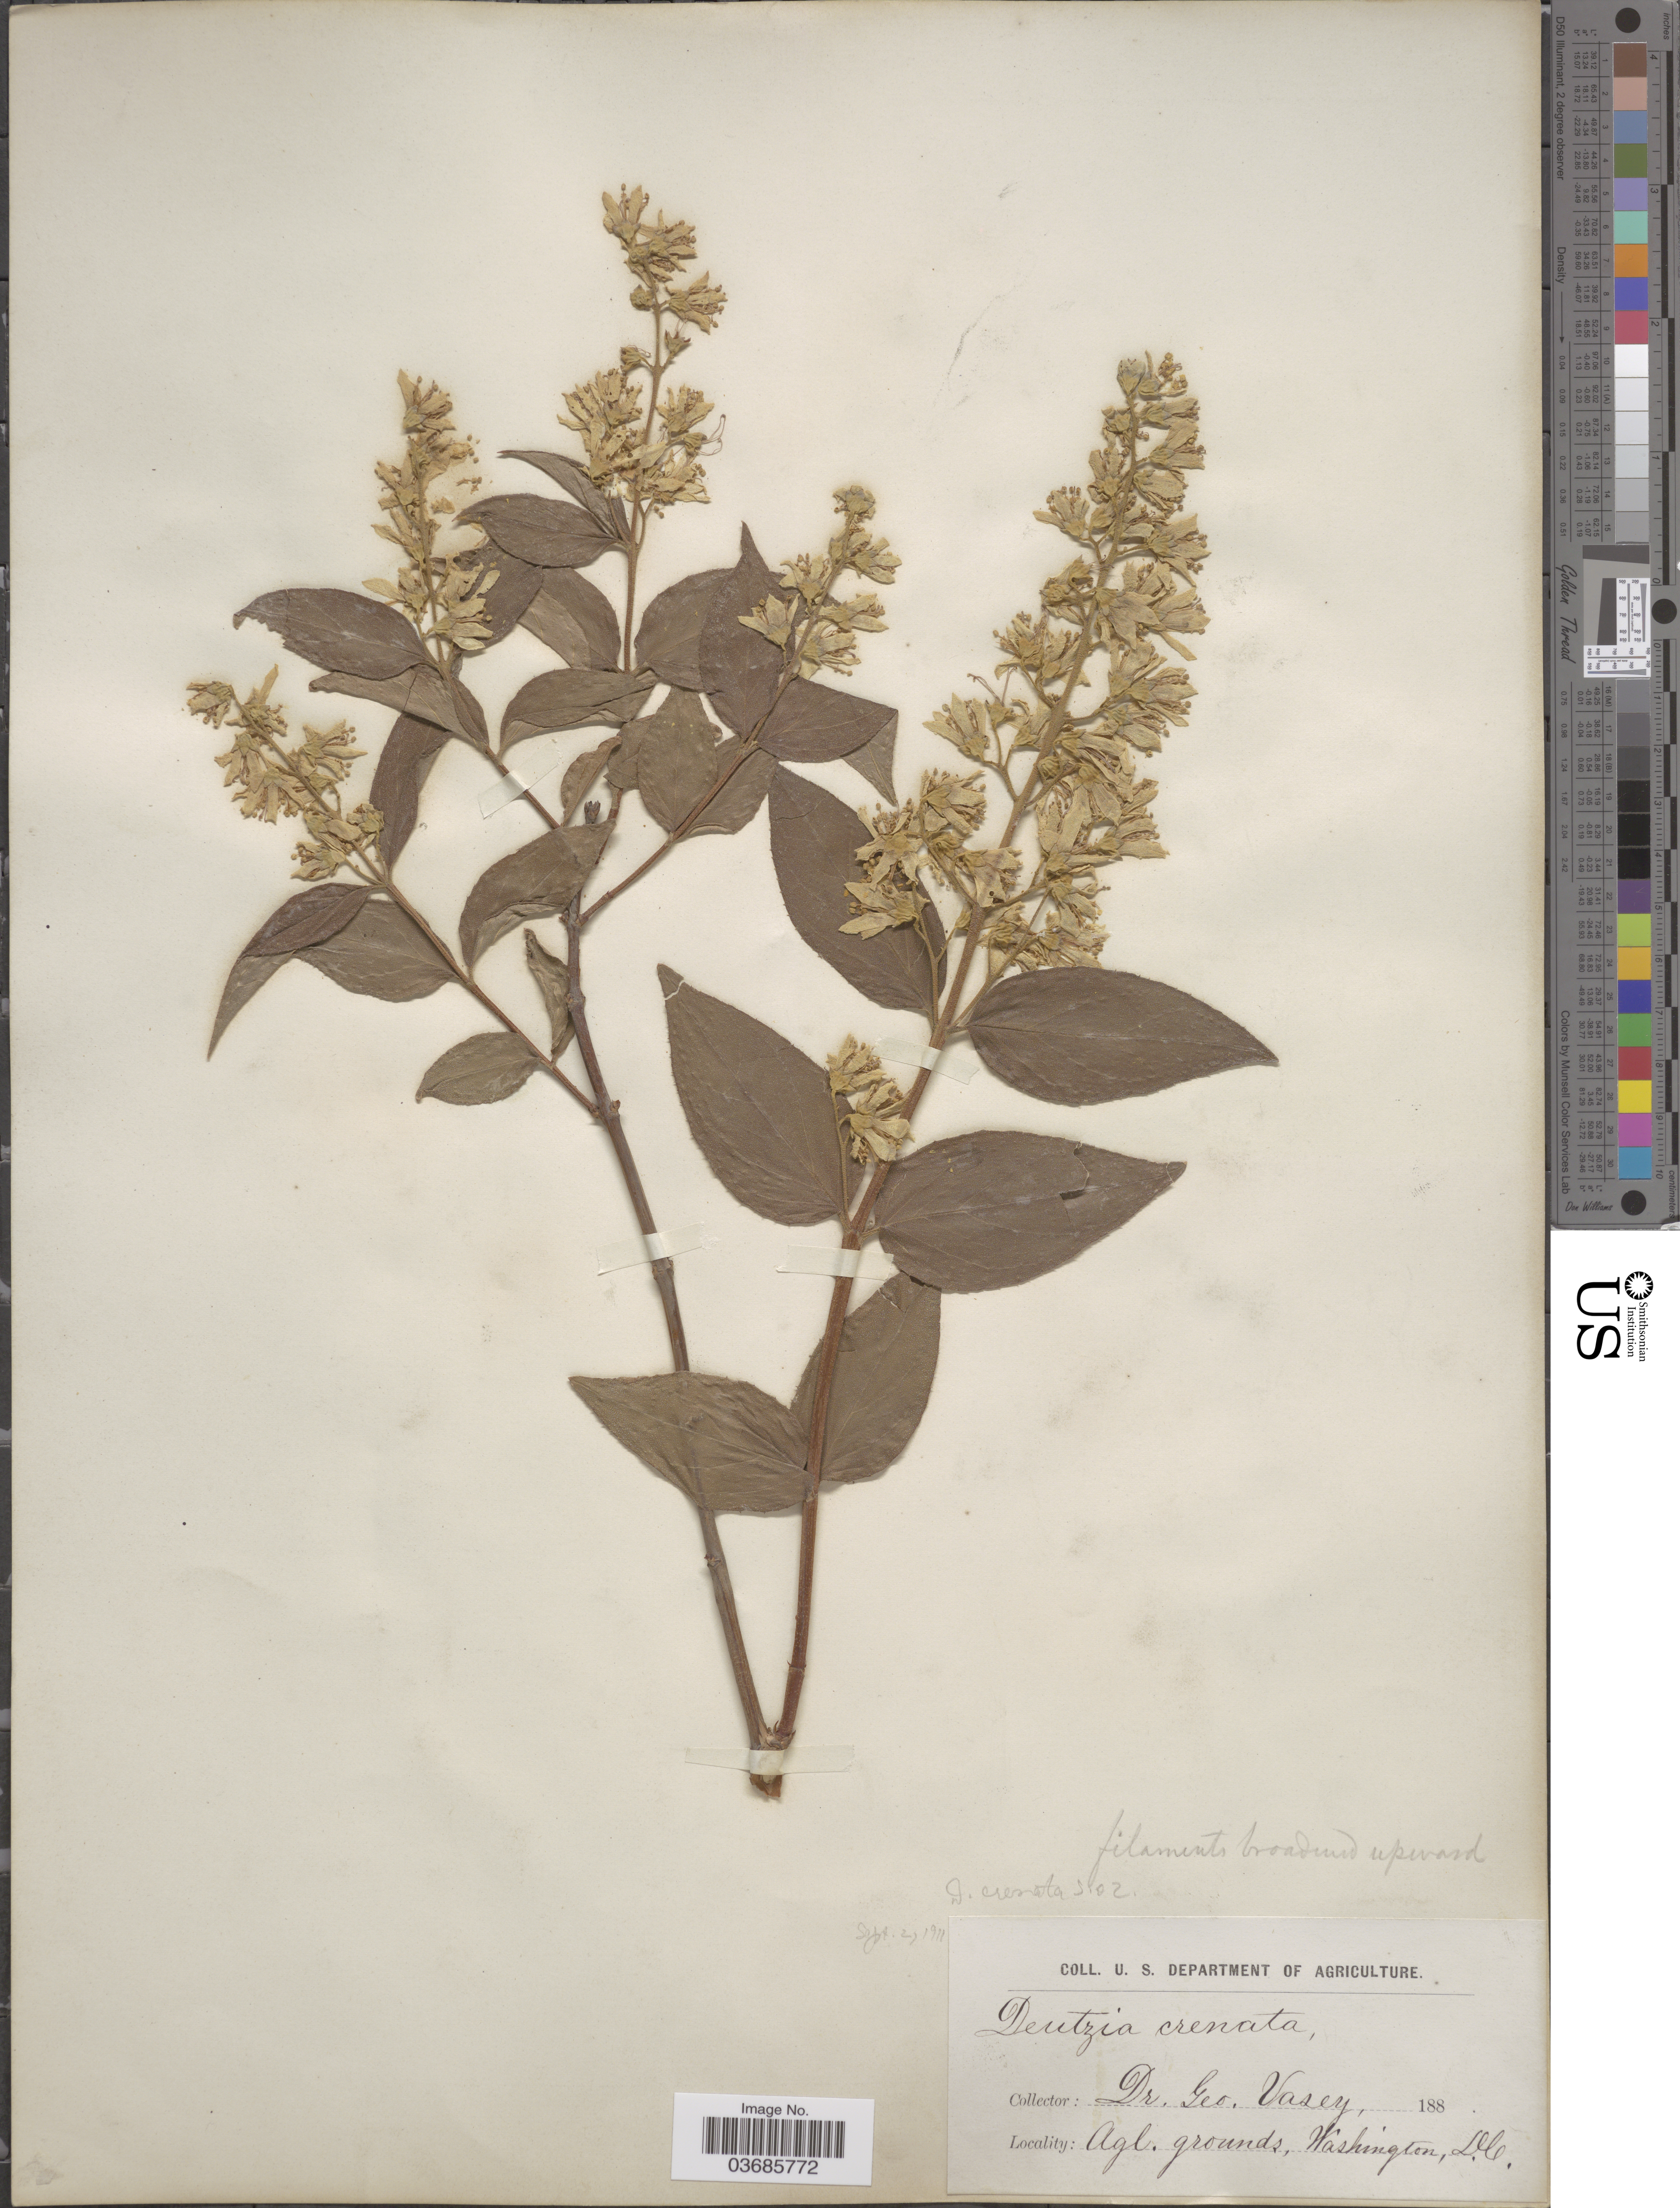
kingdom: Plantae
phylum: Tracheophyta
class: Magnoliopsida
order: Cornales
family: Hydrangeaceae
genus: Deutzia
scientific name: Deutzia scabra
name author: Thunb.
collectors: G. R. Vasey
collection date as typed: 188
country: United States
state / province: District of Columbia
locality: Agr. grounds, Washington, D.C.